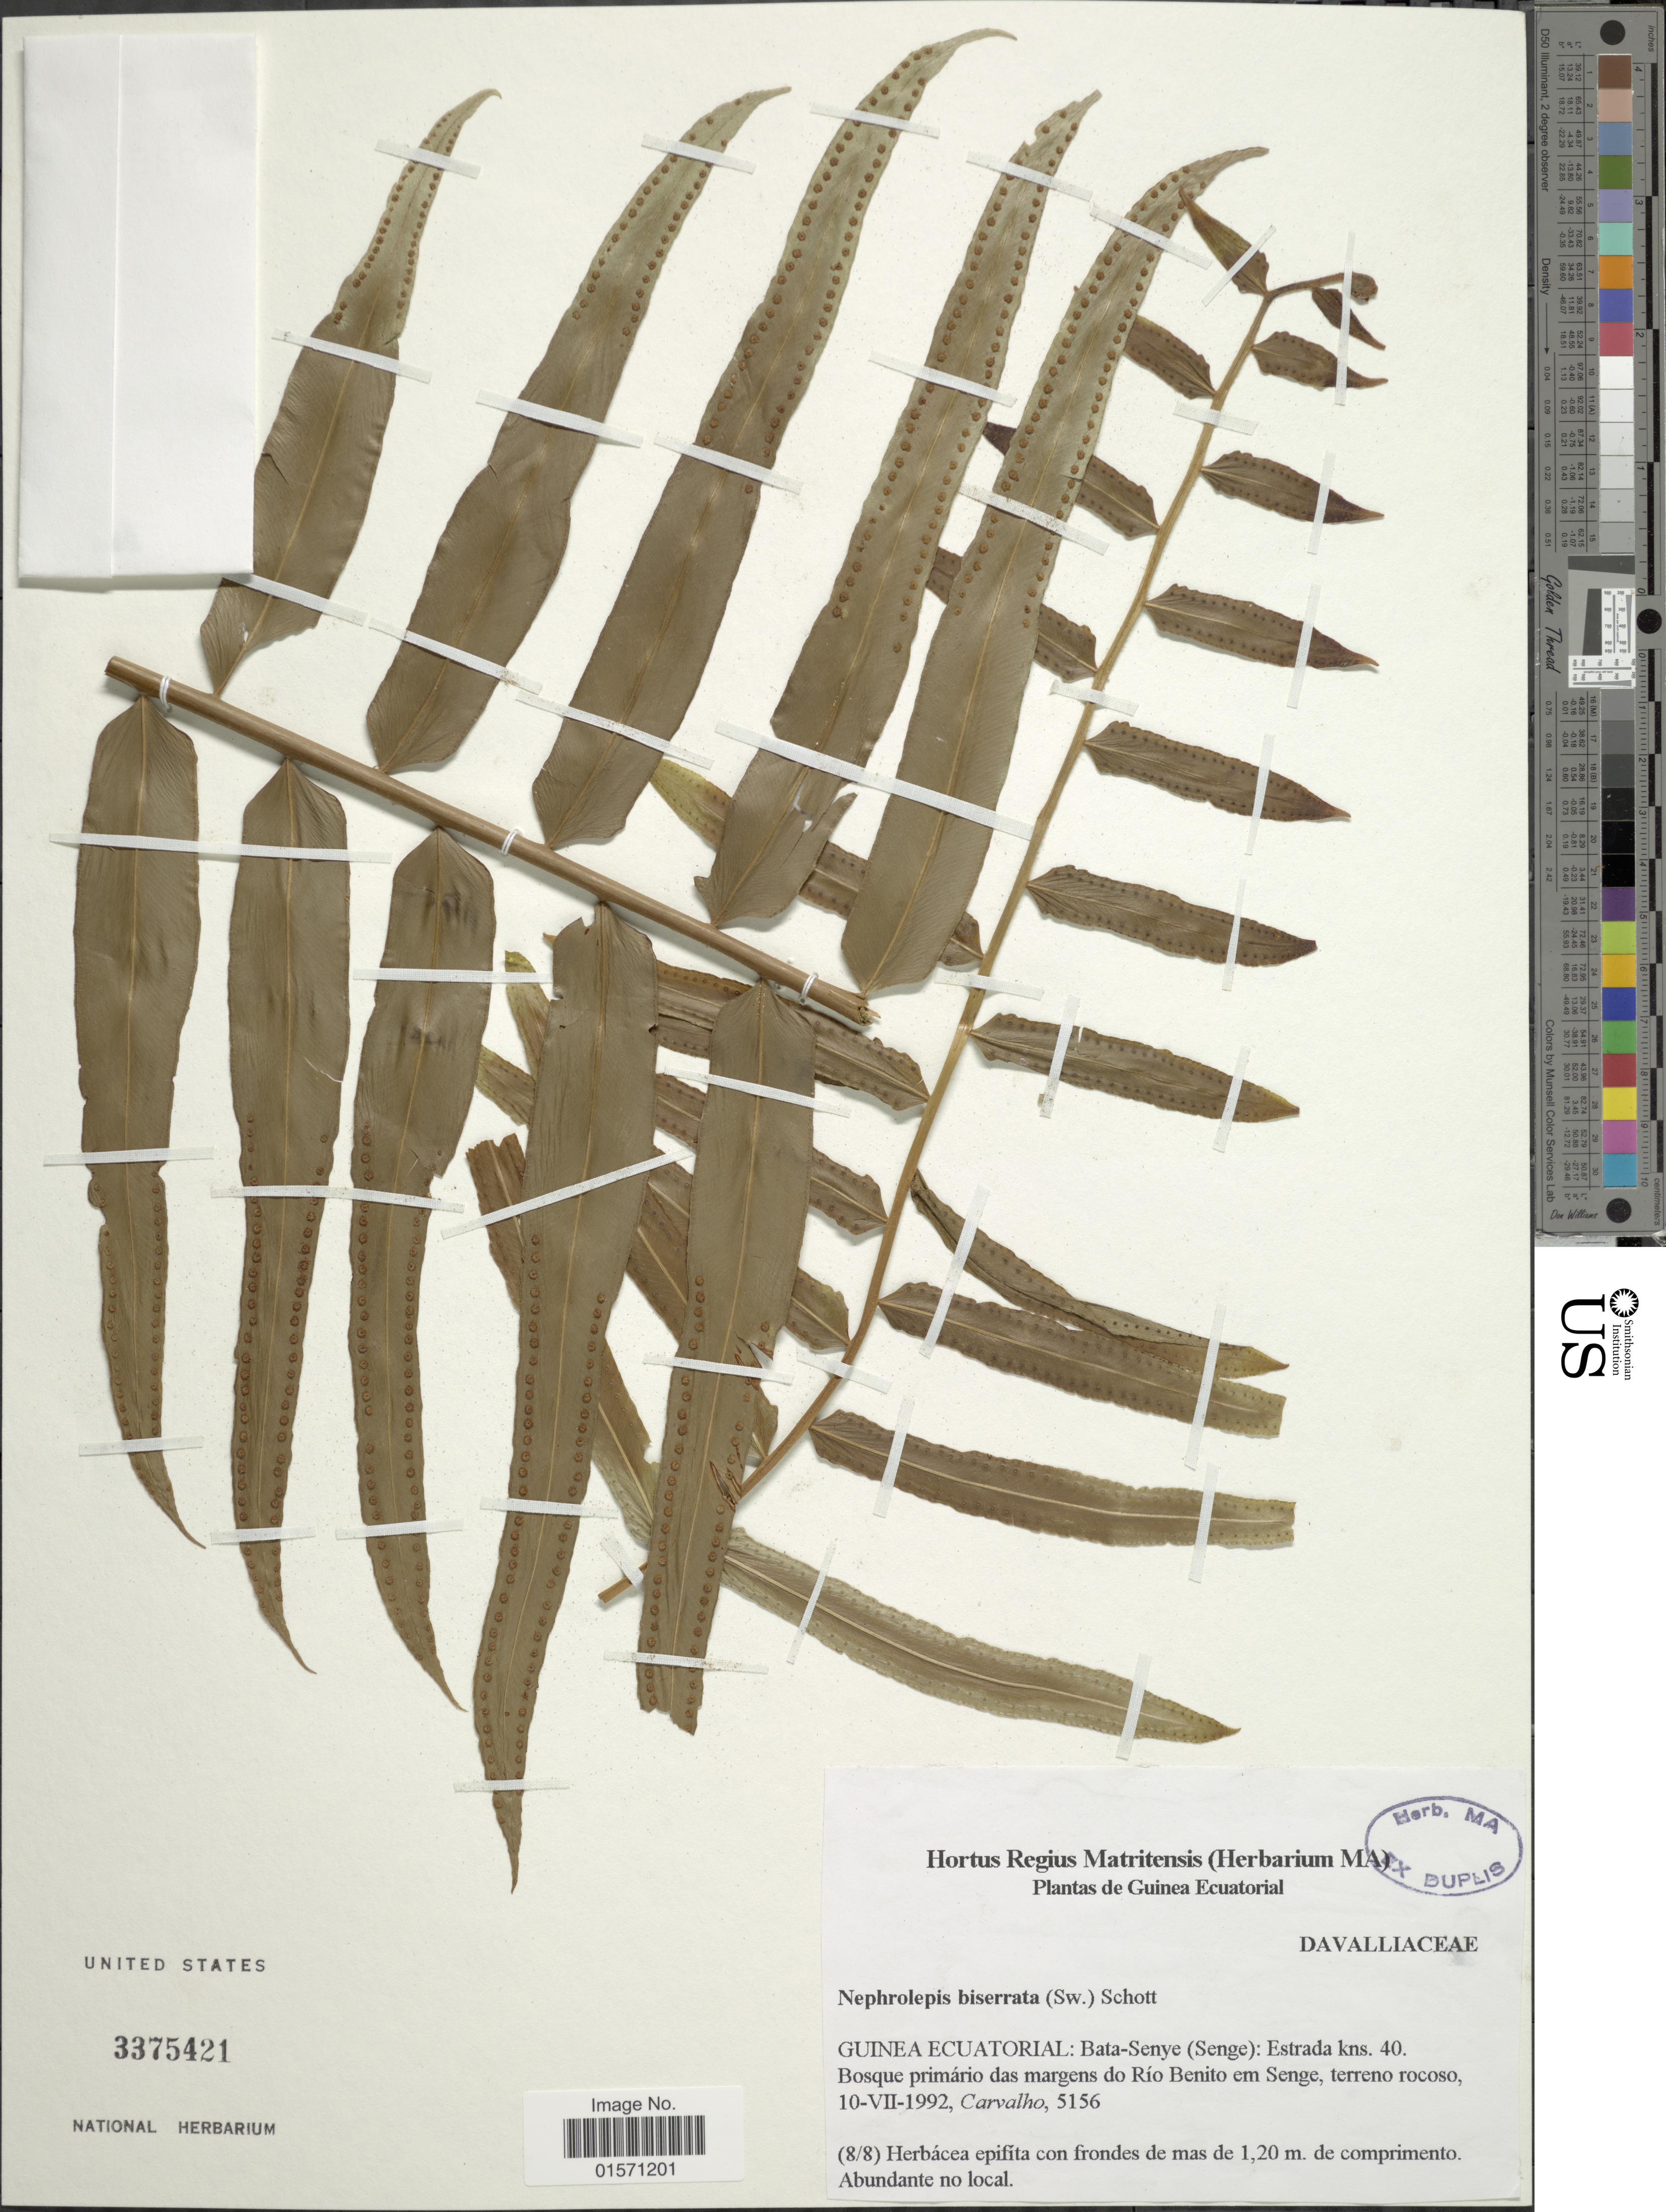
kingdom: Plantae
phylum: Tracheophyta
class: Polypodiopsida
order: Polypodiales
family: Nephrolepidaceae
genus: Nephrolepis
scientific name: Nephrolepis biserrata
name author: (Sw.) Schott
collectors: Carvalho, --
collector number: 5156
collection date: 1992-07-10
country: Equatorial Guinea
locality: Bata-Senye (Senge): Estrada kns. 40. Bosque primário das margens do Río Benito em Senge, terreno rocoso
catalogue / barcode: US 3375421